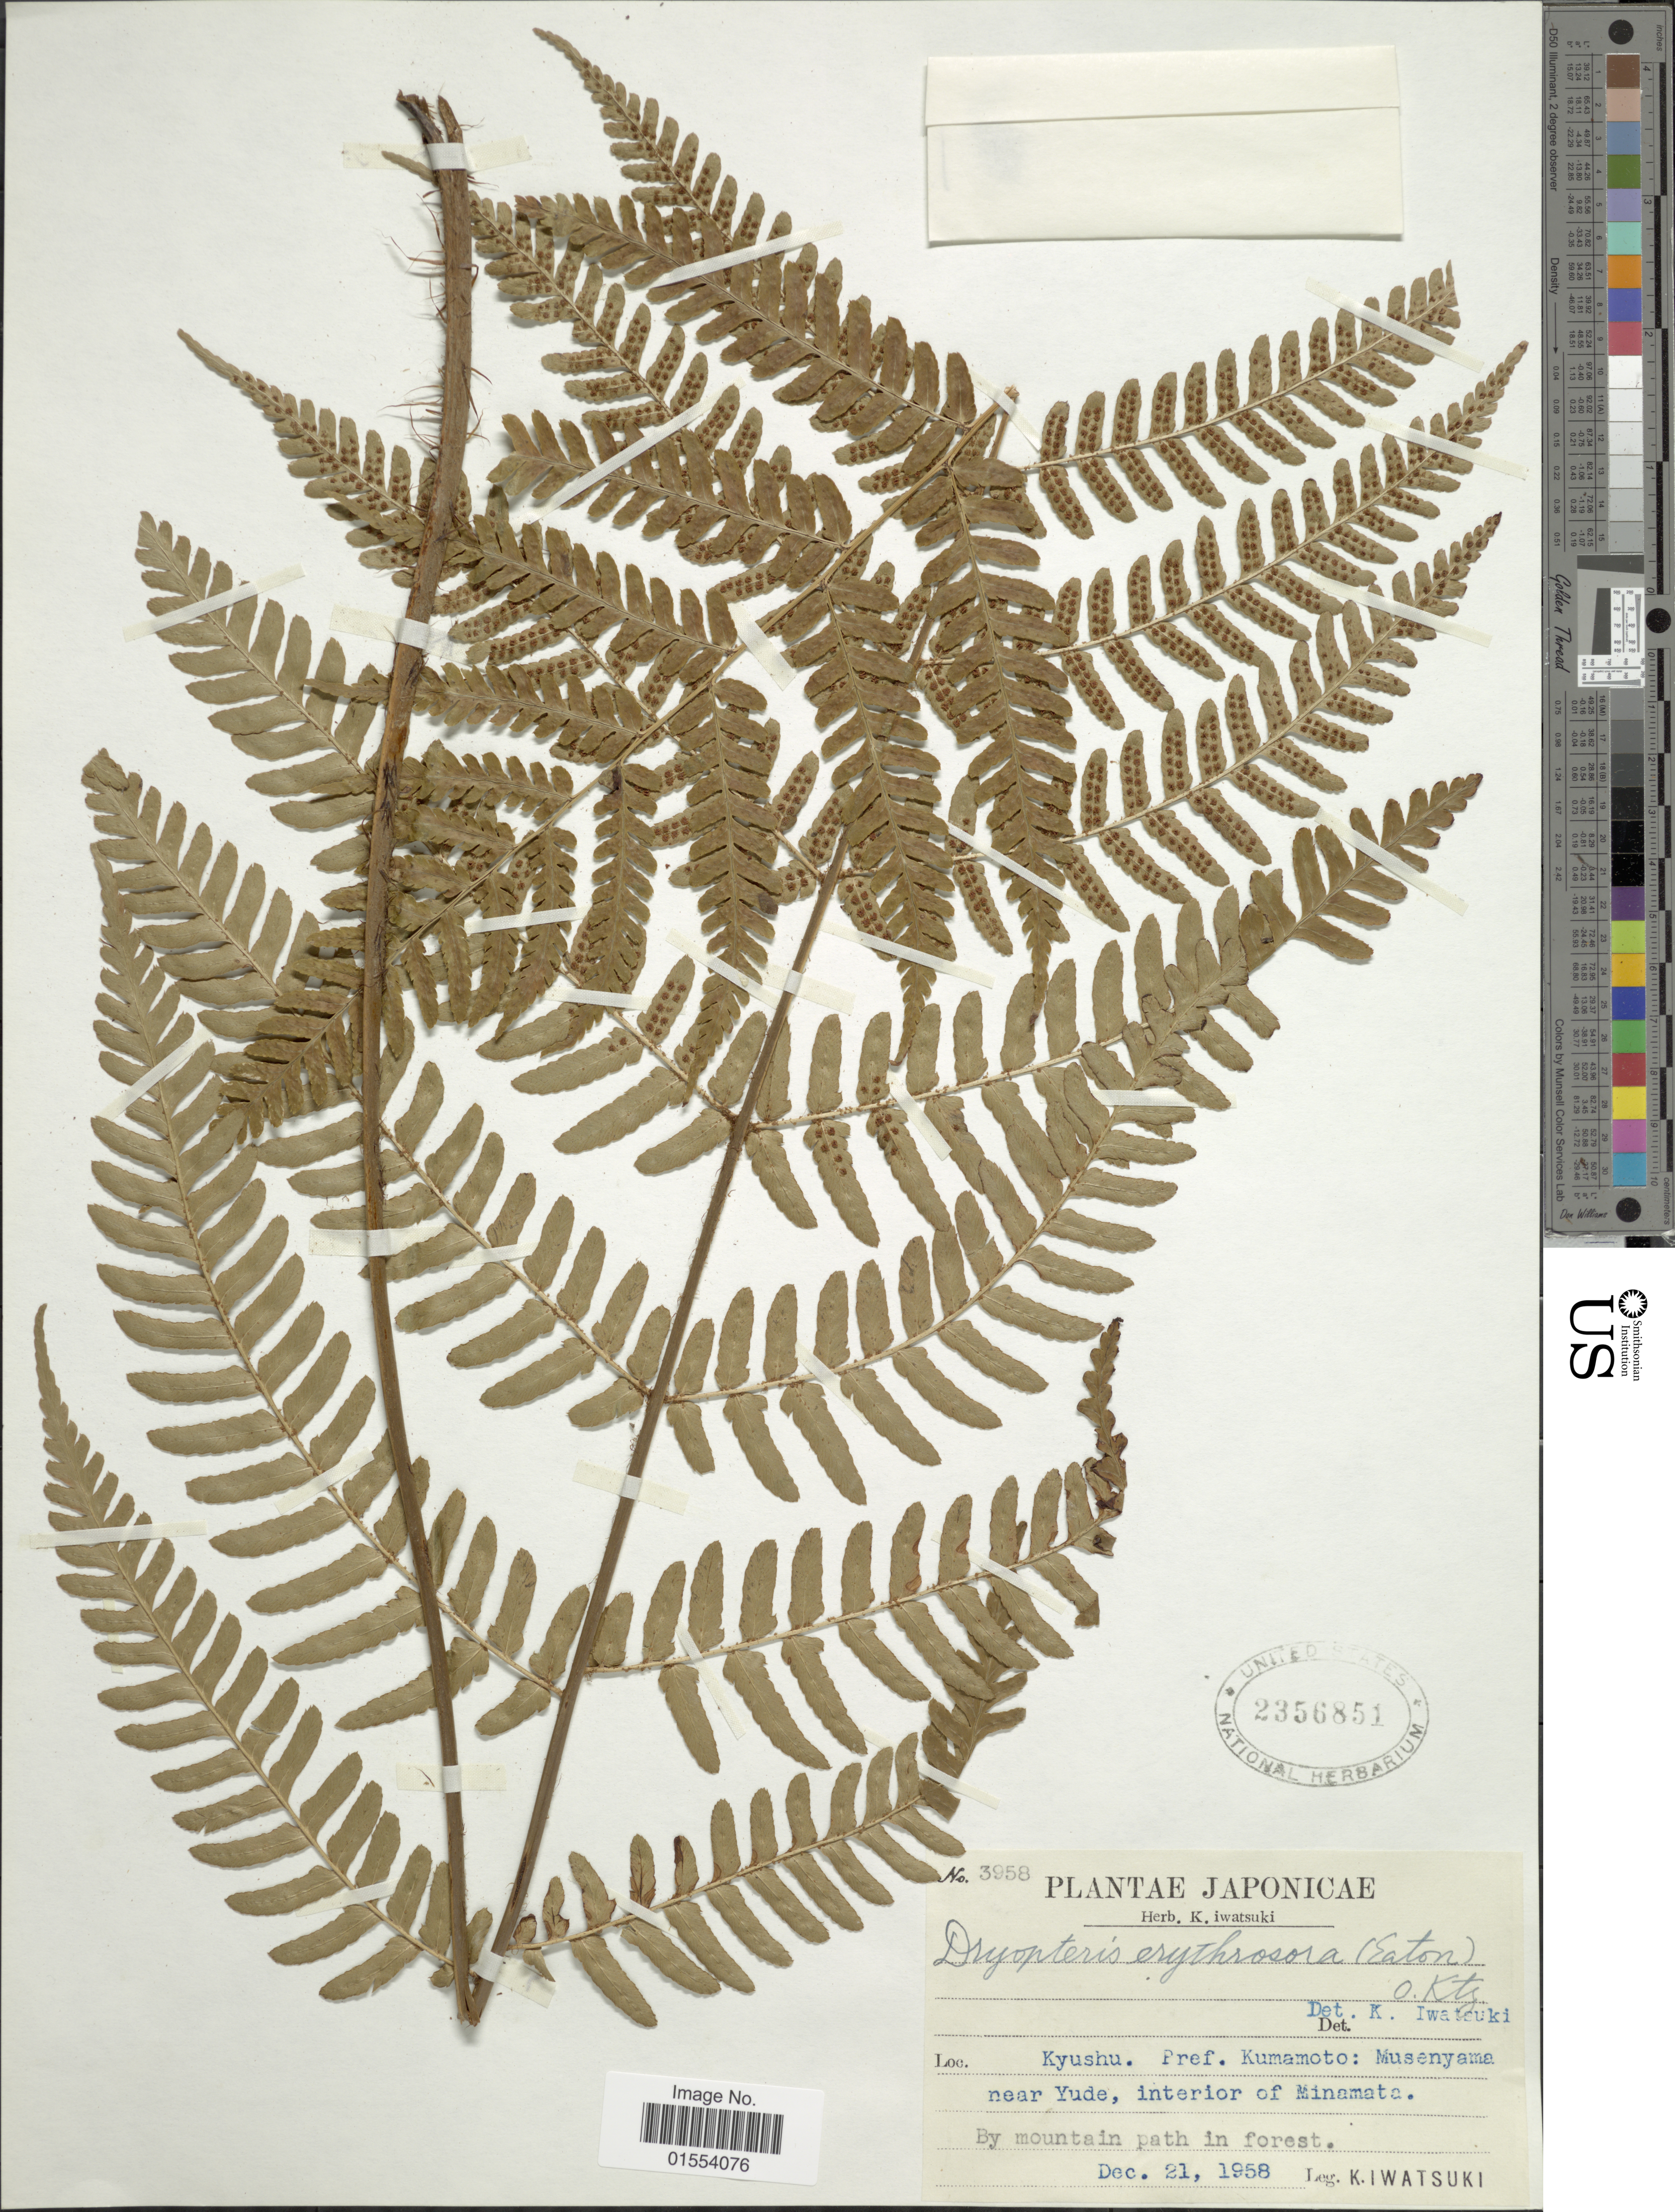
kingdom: Plantae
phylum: Tracheophyta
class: Polypodiopsida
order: Polypodiales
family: Dryopteridaceae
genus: Dryopteris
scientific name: Dryopteris erythrosora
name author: (D.C. Eaton) Kuntze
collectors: K. Iwatsuki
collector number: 3958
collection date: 1958-12-21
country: Japan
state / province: Kumamoto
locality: Kyushu. Pref. Kumamoto: Musenyama near Yude, interior of Minamata.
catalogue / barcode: US 2356851